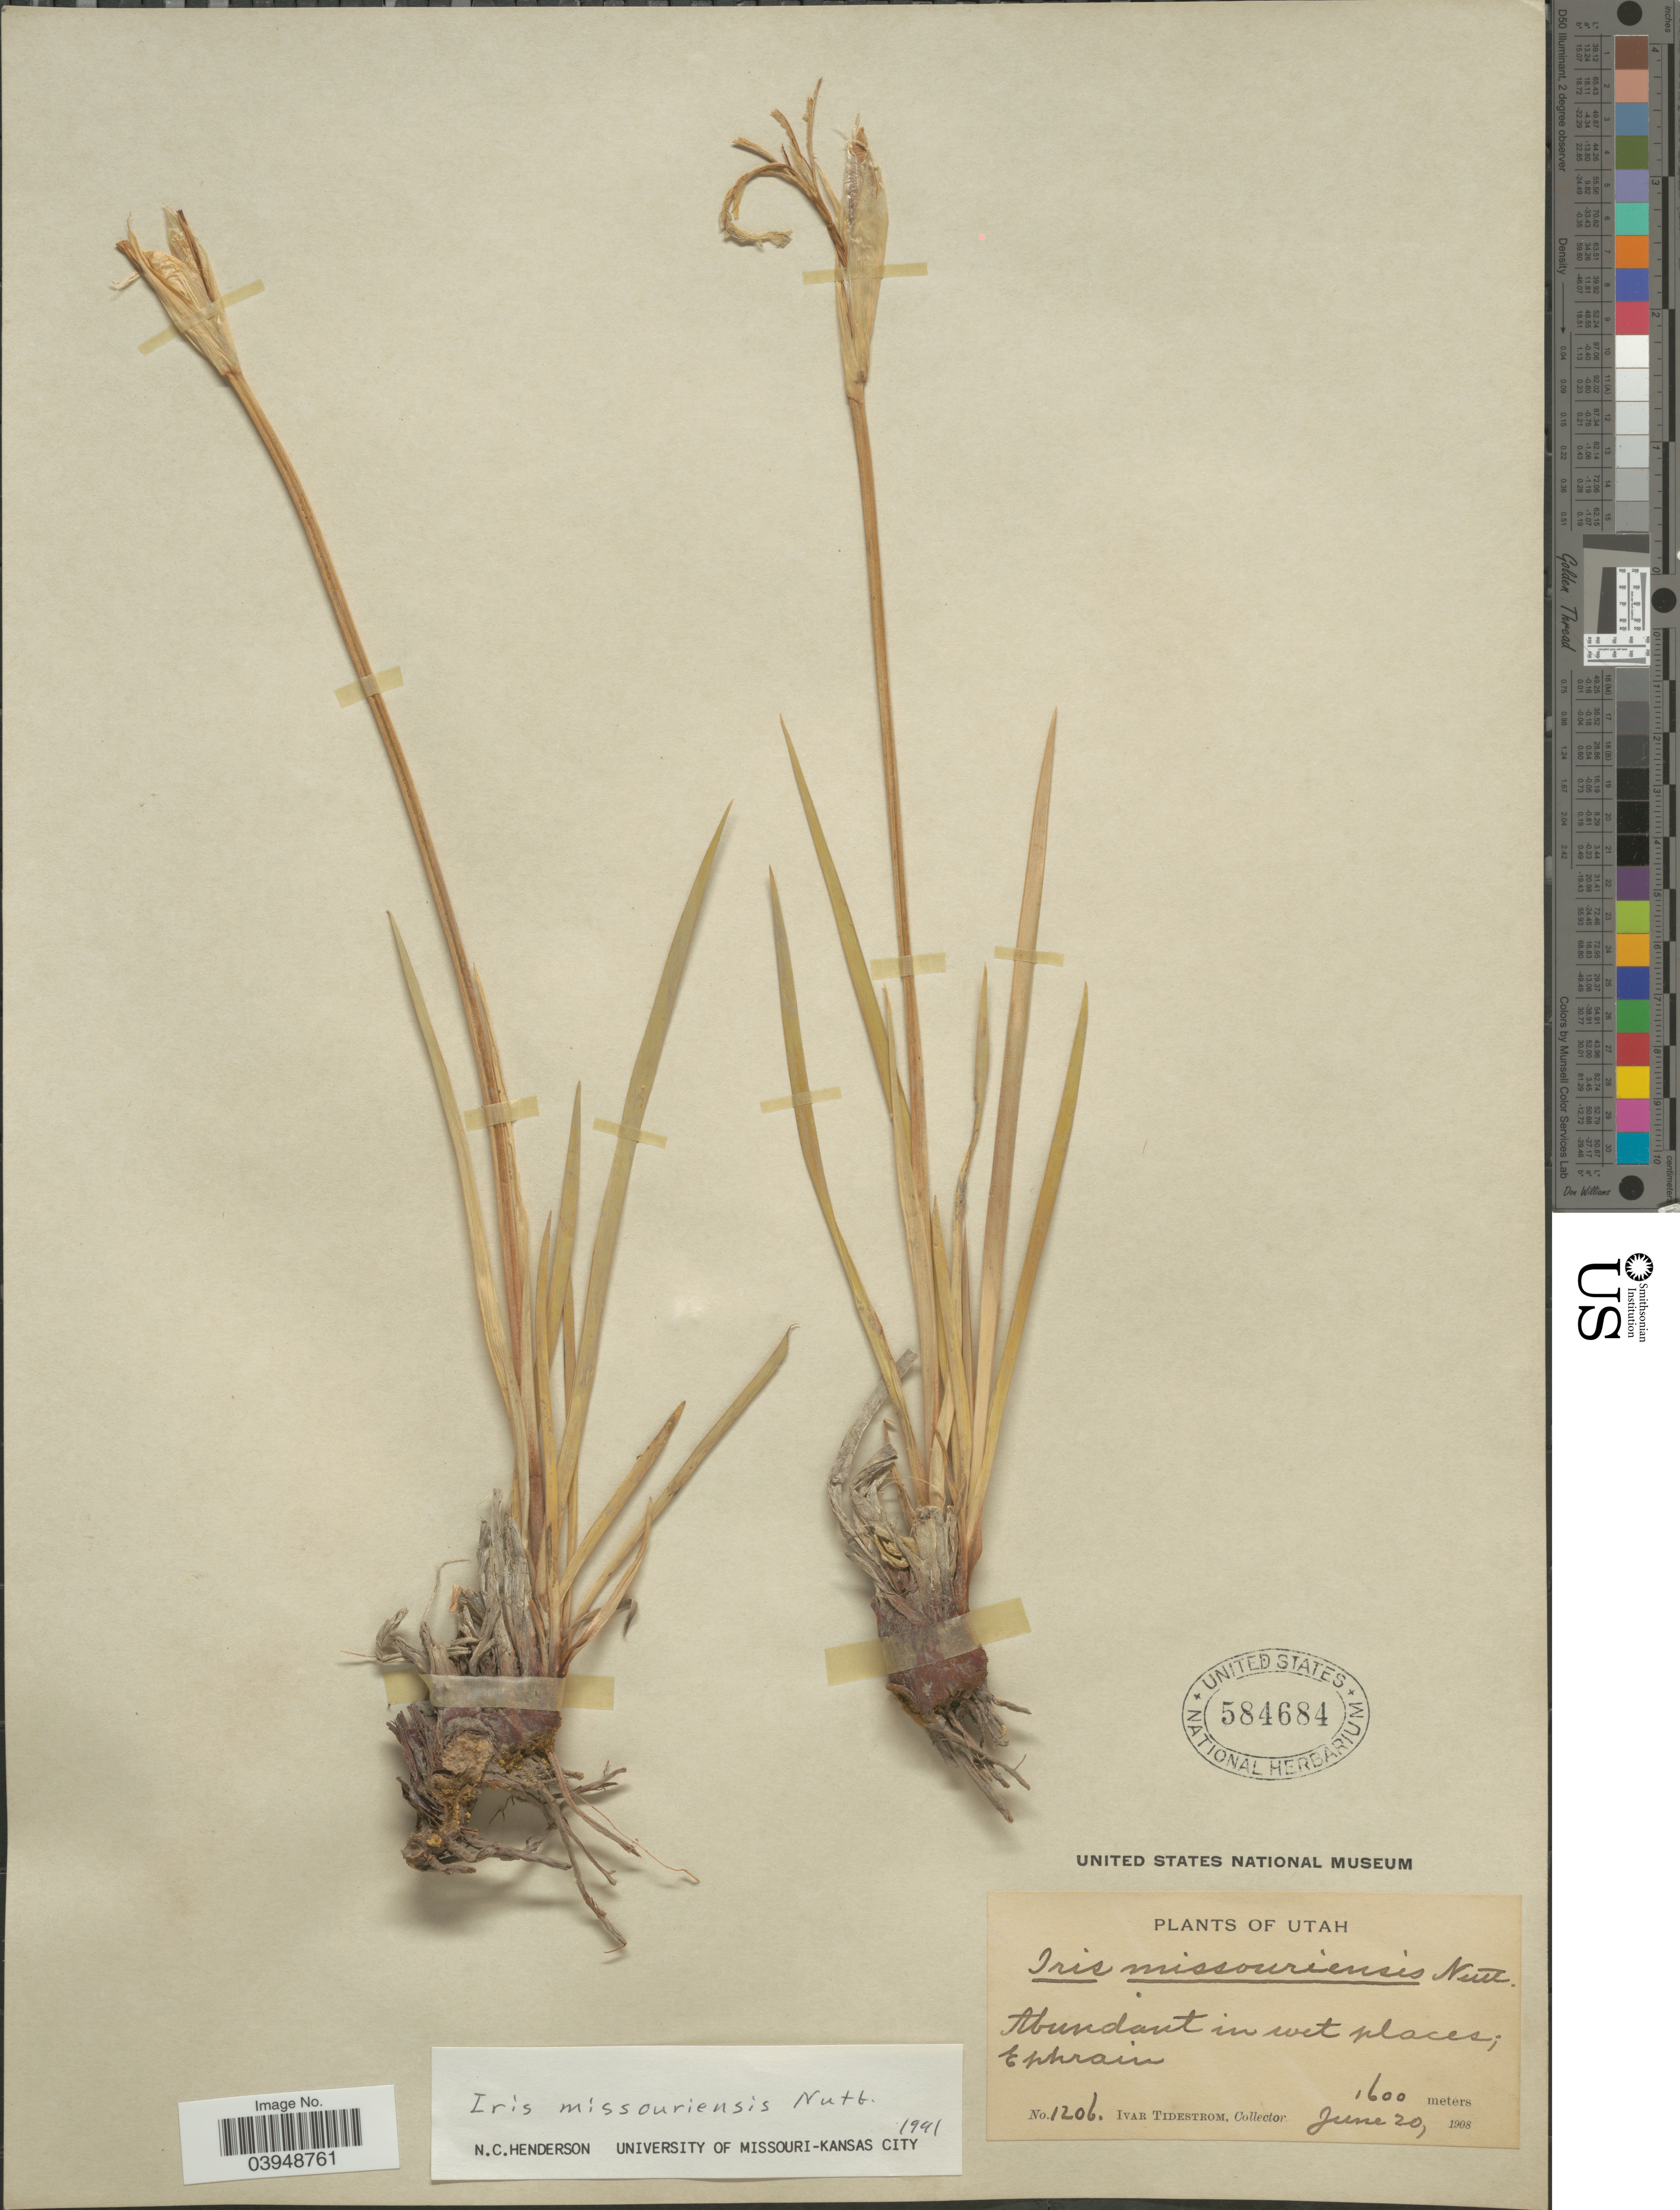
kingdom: Plantae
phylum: Tracheophyta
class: Liliopsida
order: Asparagales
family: Iridaceae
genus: Iris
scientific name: Iris missouriensis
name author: Nutt.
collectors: I. F. Tidestrom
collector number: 1206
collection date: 1908-06-20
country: United States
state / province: Utah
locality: Abundant in wet places; Ephraim.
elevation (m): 1600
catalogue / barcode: US 584684